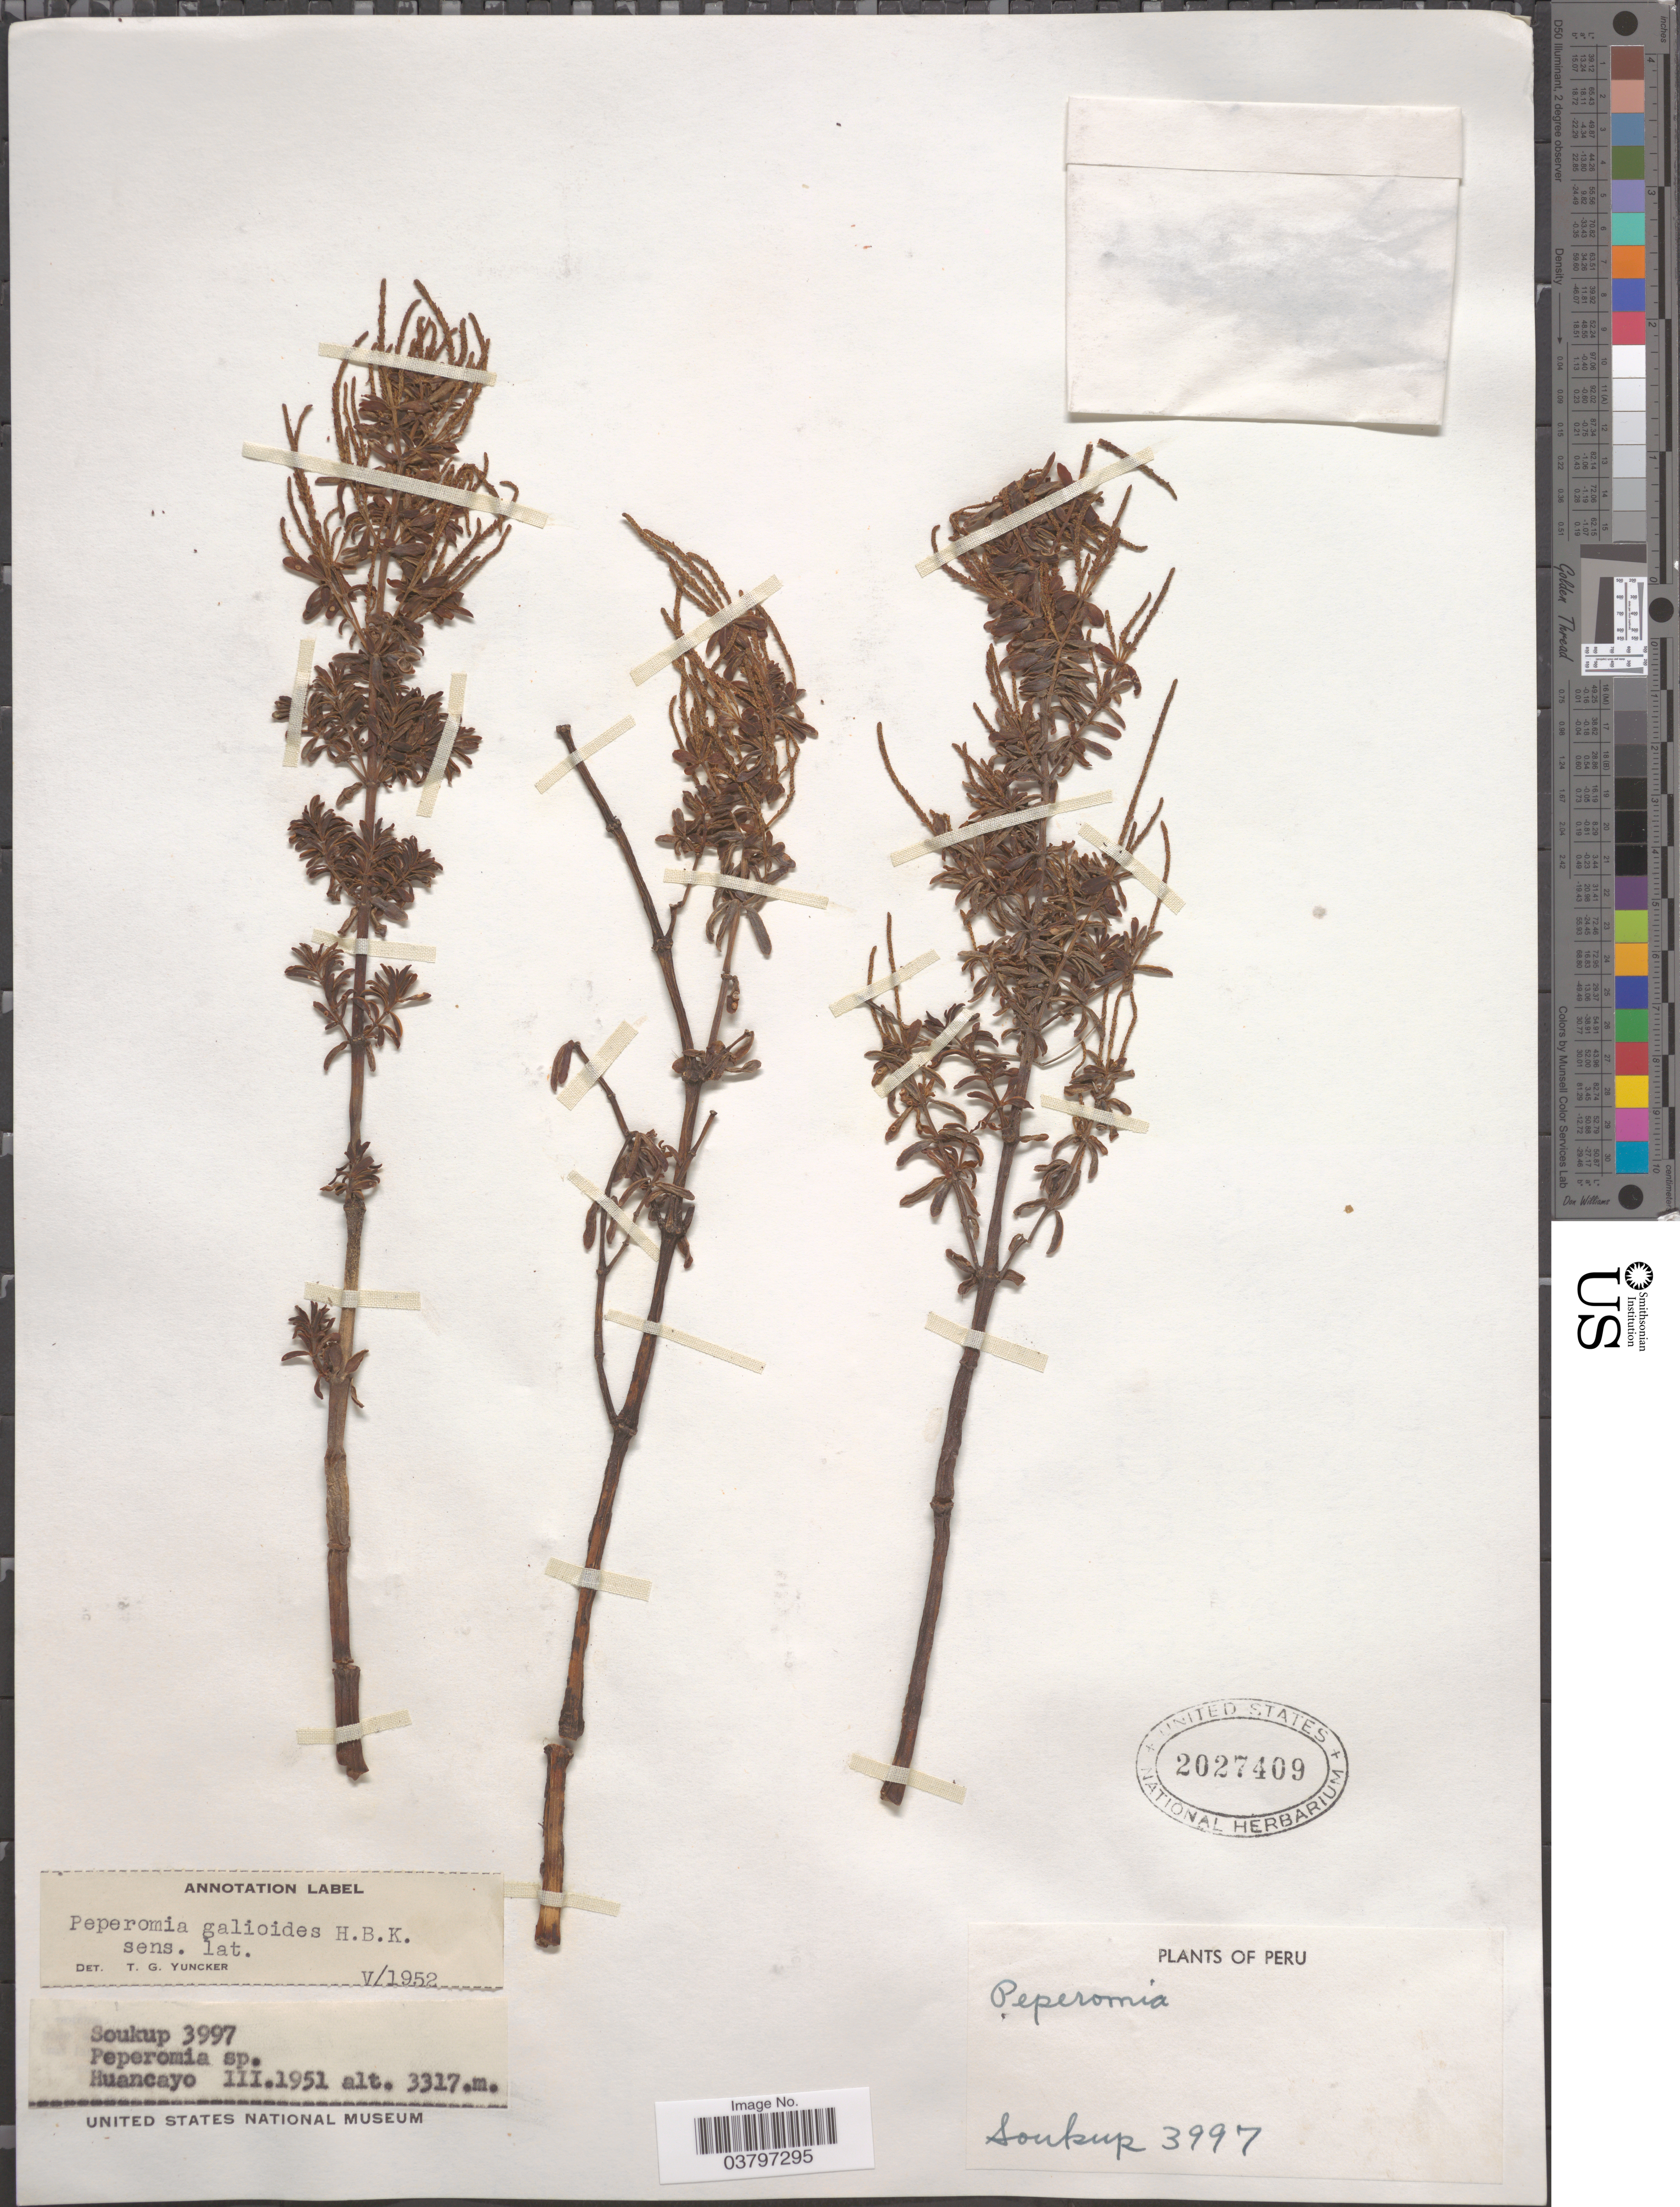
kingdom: Plantae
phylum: Tracheophyta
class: Magnoliopsida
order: Piperales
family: Piperaceae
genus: Peperomia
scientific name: Peperomia galioides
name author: Kunth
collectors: -- Soukup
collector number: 3997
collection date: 1951-03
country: Peru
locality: Huancayo.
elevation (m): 3317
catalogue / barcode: US 2027409